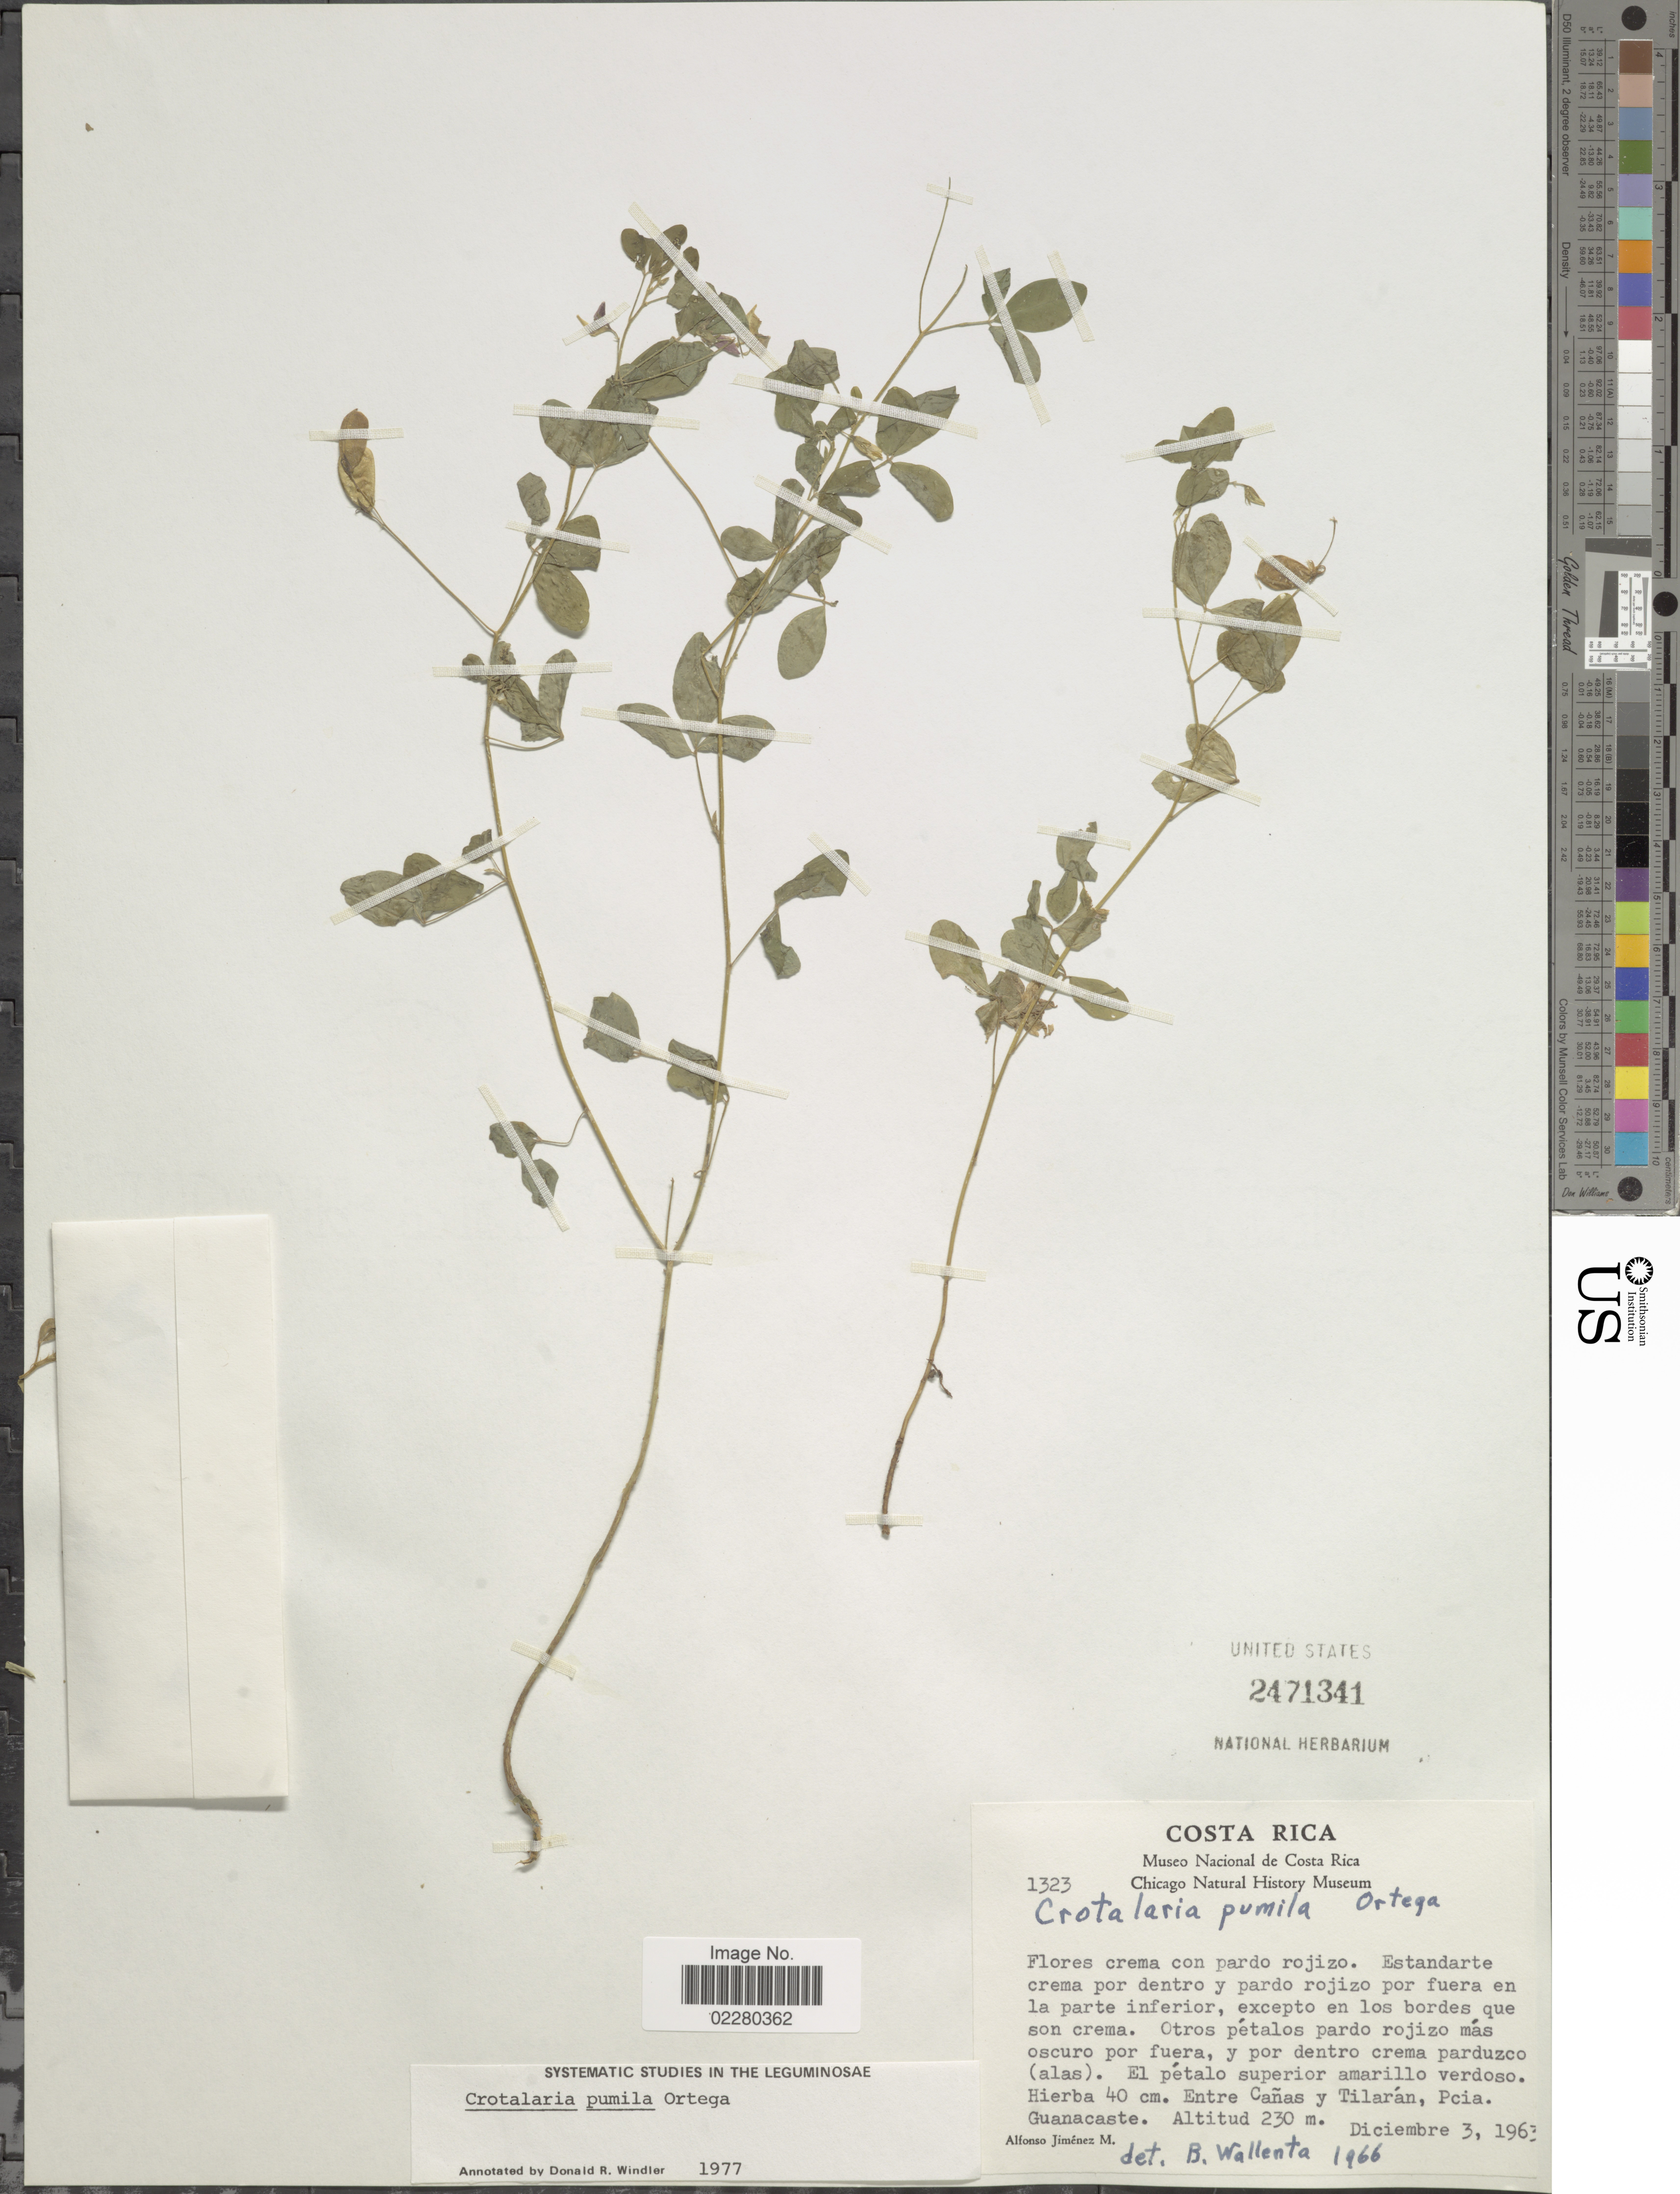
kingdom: Plantae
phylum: Tracheophyta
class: Magnoliopsida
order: Fabales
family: Fabaceae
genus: Crotalaria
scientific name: Crotalaria pumila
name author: Ortega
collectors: A. Jimenez M.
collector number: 1323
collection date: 1963-12-03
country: Costa Rica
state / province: Guanacaste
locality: Entre Cañas yTalirán, Pcia. Guanacaste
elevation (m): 230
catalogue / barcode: US 2471341